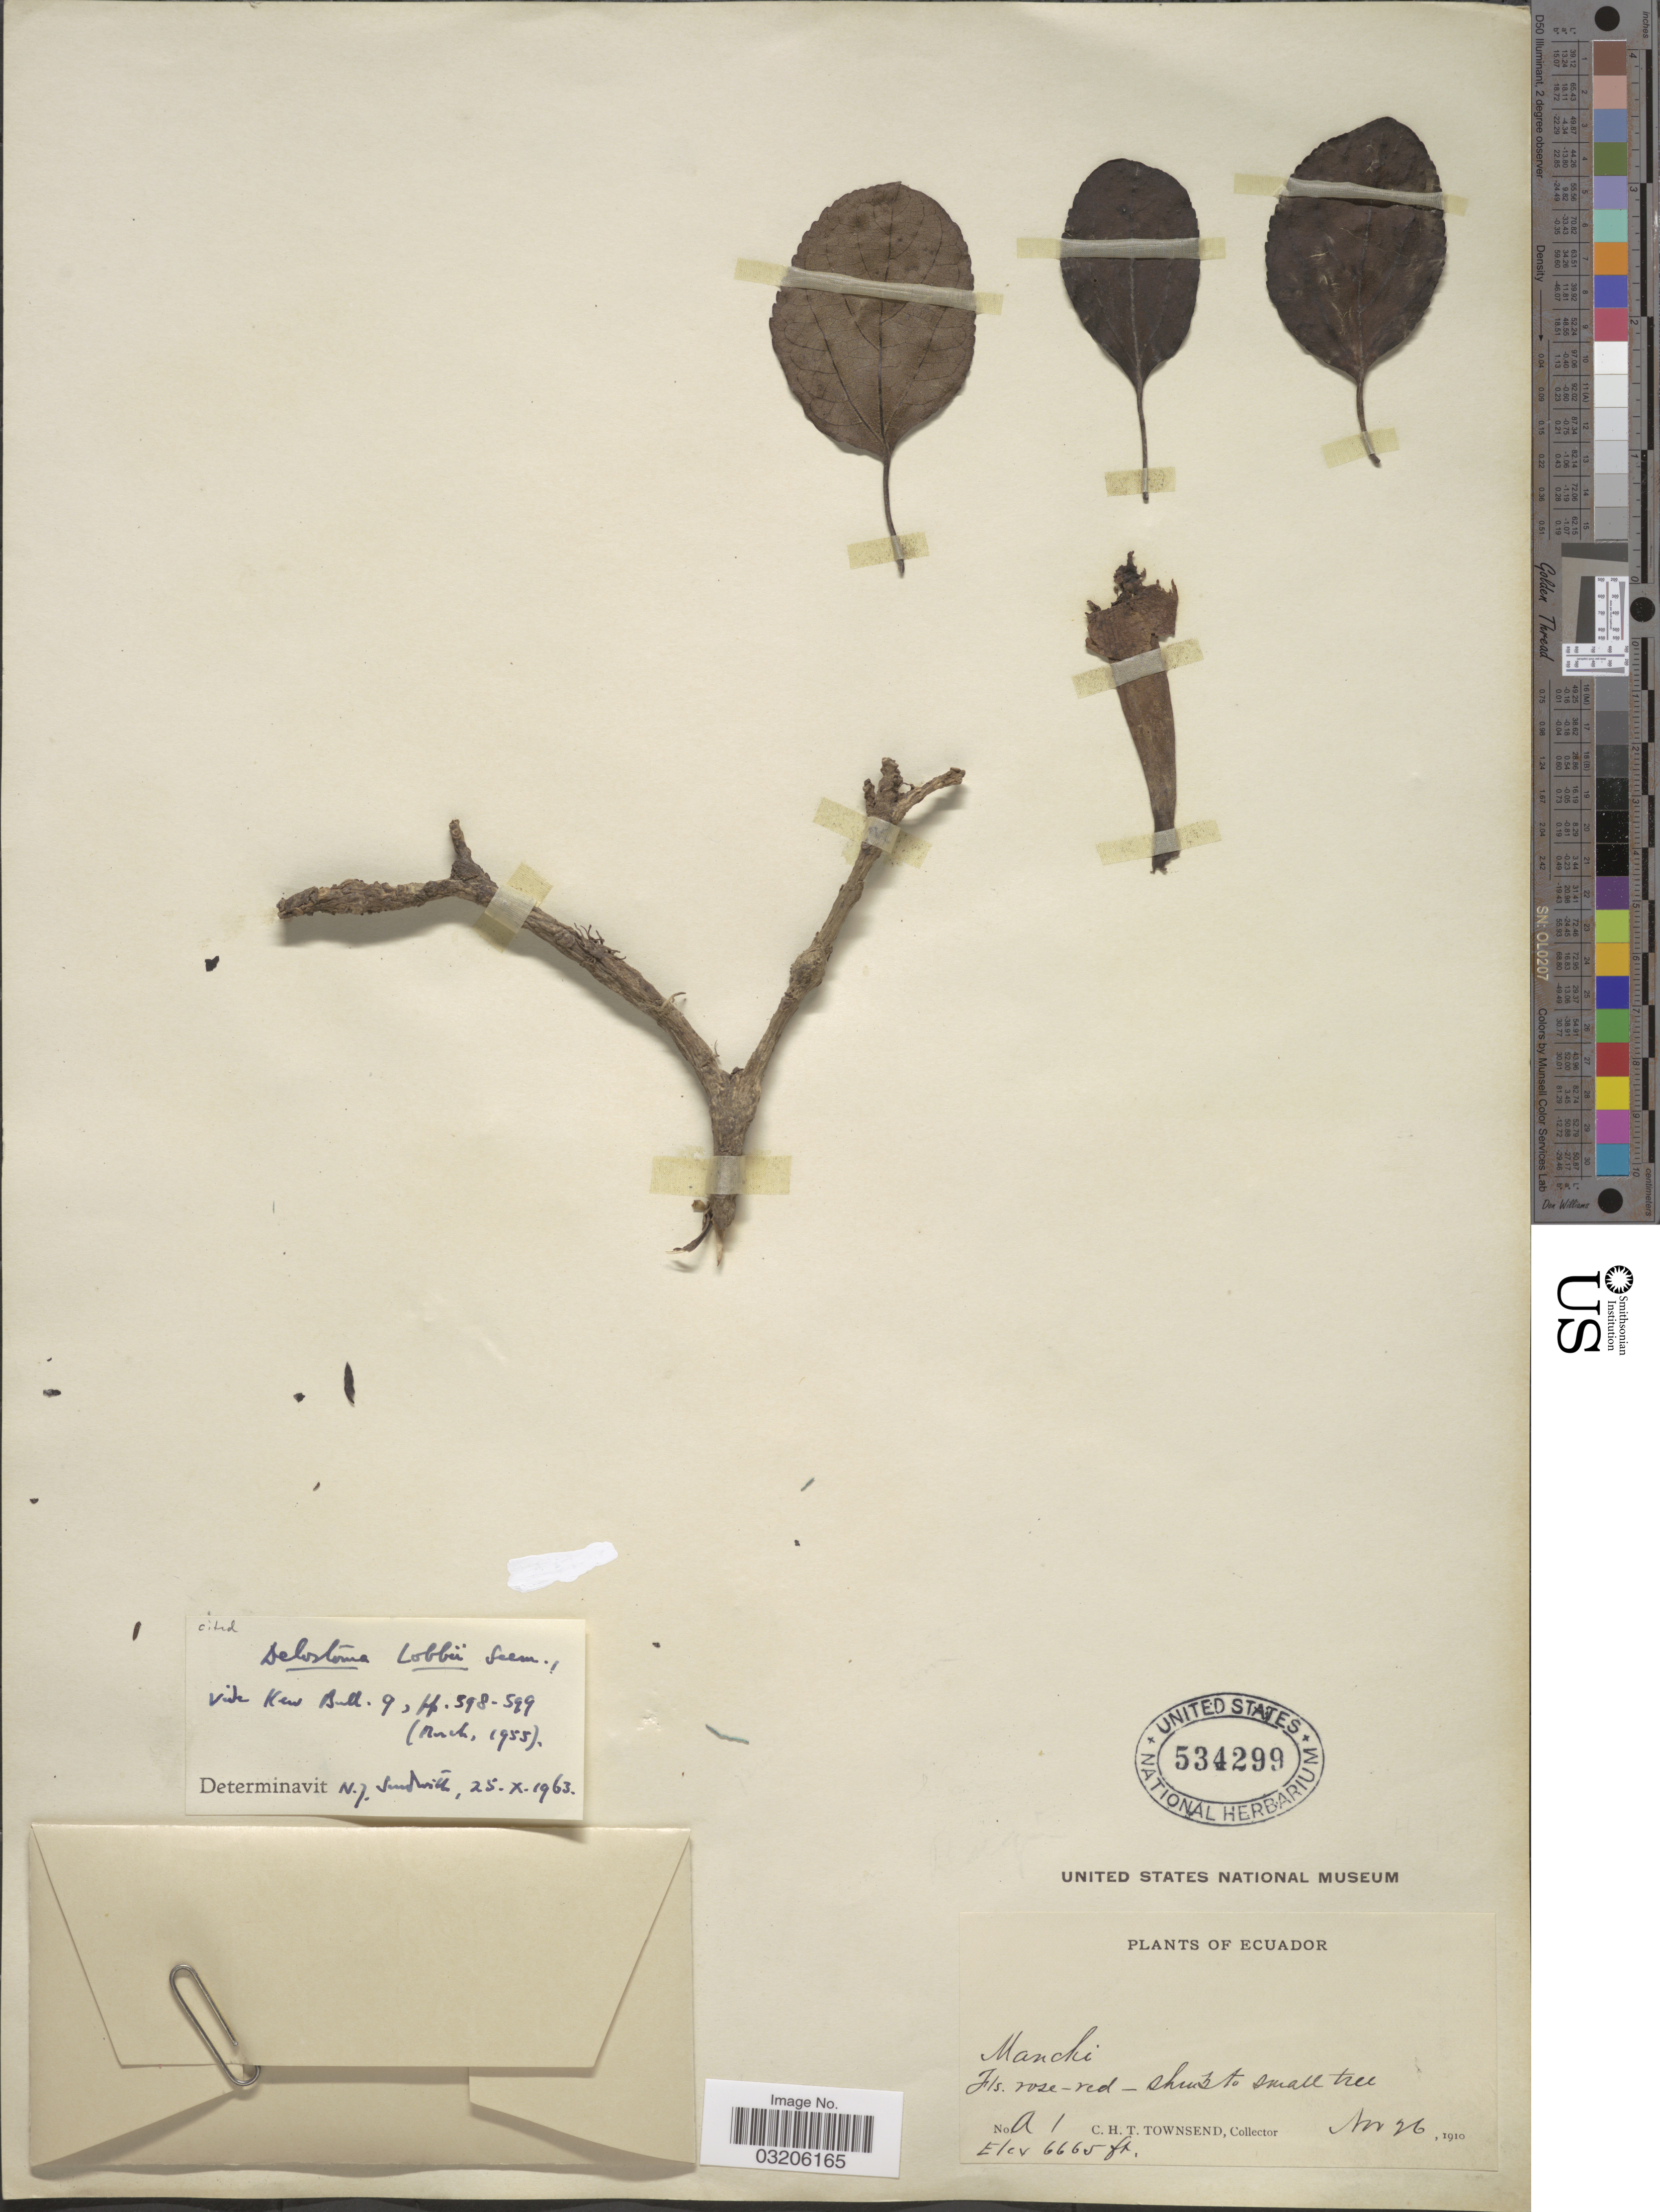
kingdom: Plantae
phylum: Tracheophyta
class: Magnoliopsida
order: Lamiales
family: Bignoniaceae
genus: Delostoma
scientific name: Delostoma lobbii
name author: Seem.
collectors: C. H. T. Townsend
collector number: a1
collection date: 1910-11-26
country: Ecuador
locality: Manchi.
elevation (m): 2031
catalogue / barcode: US 534299